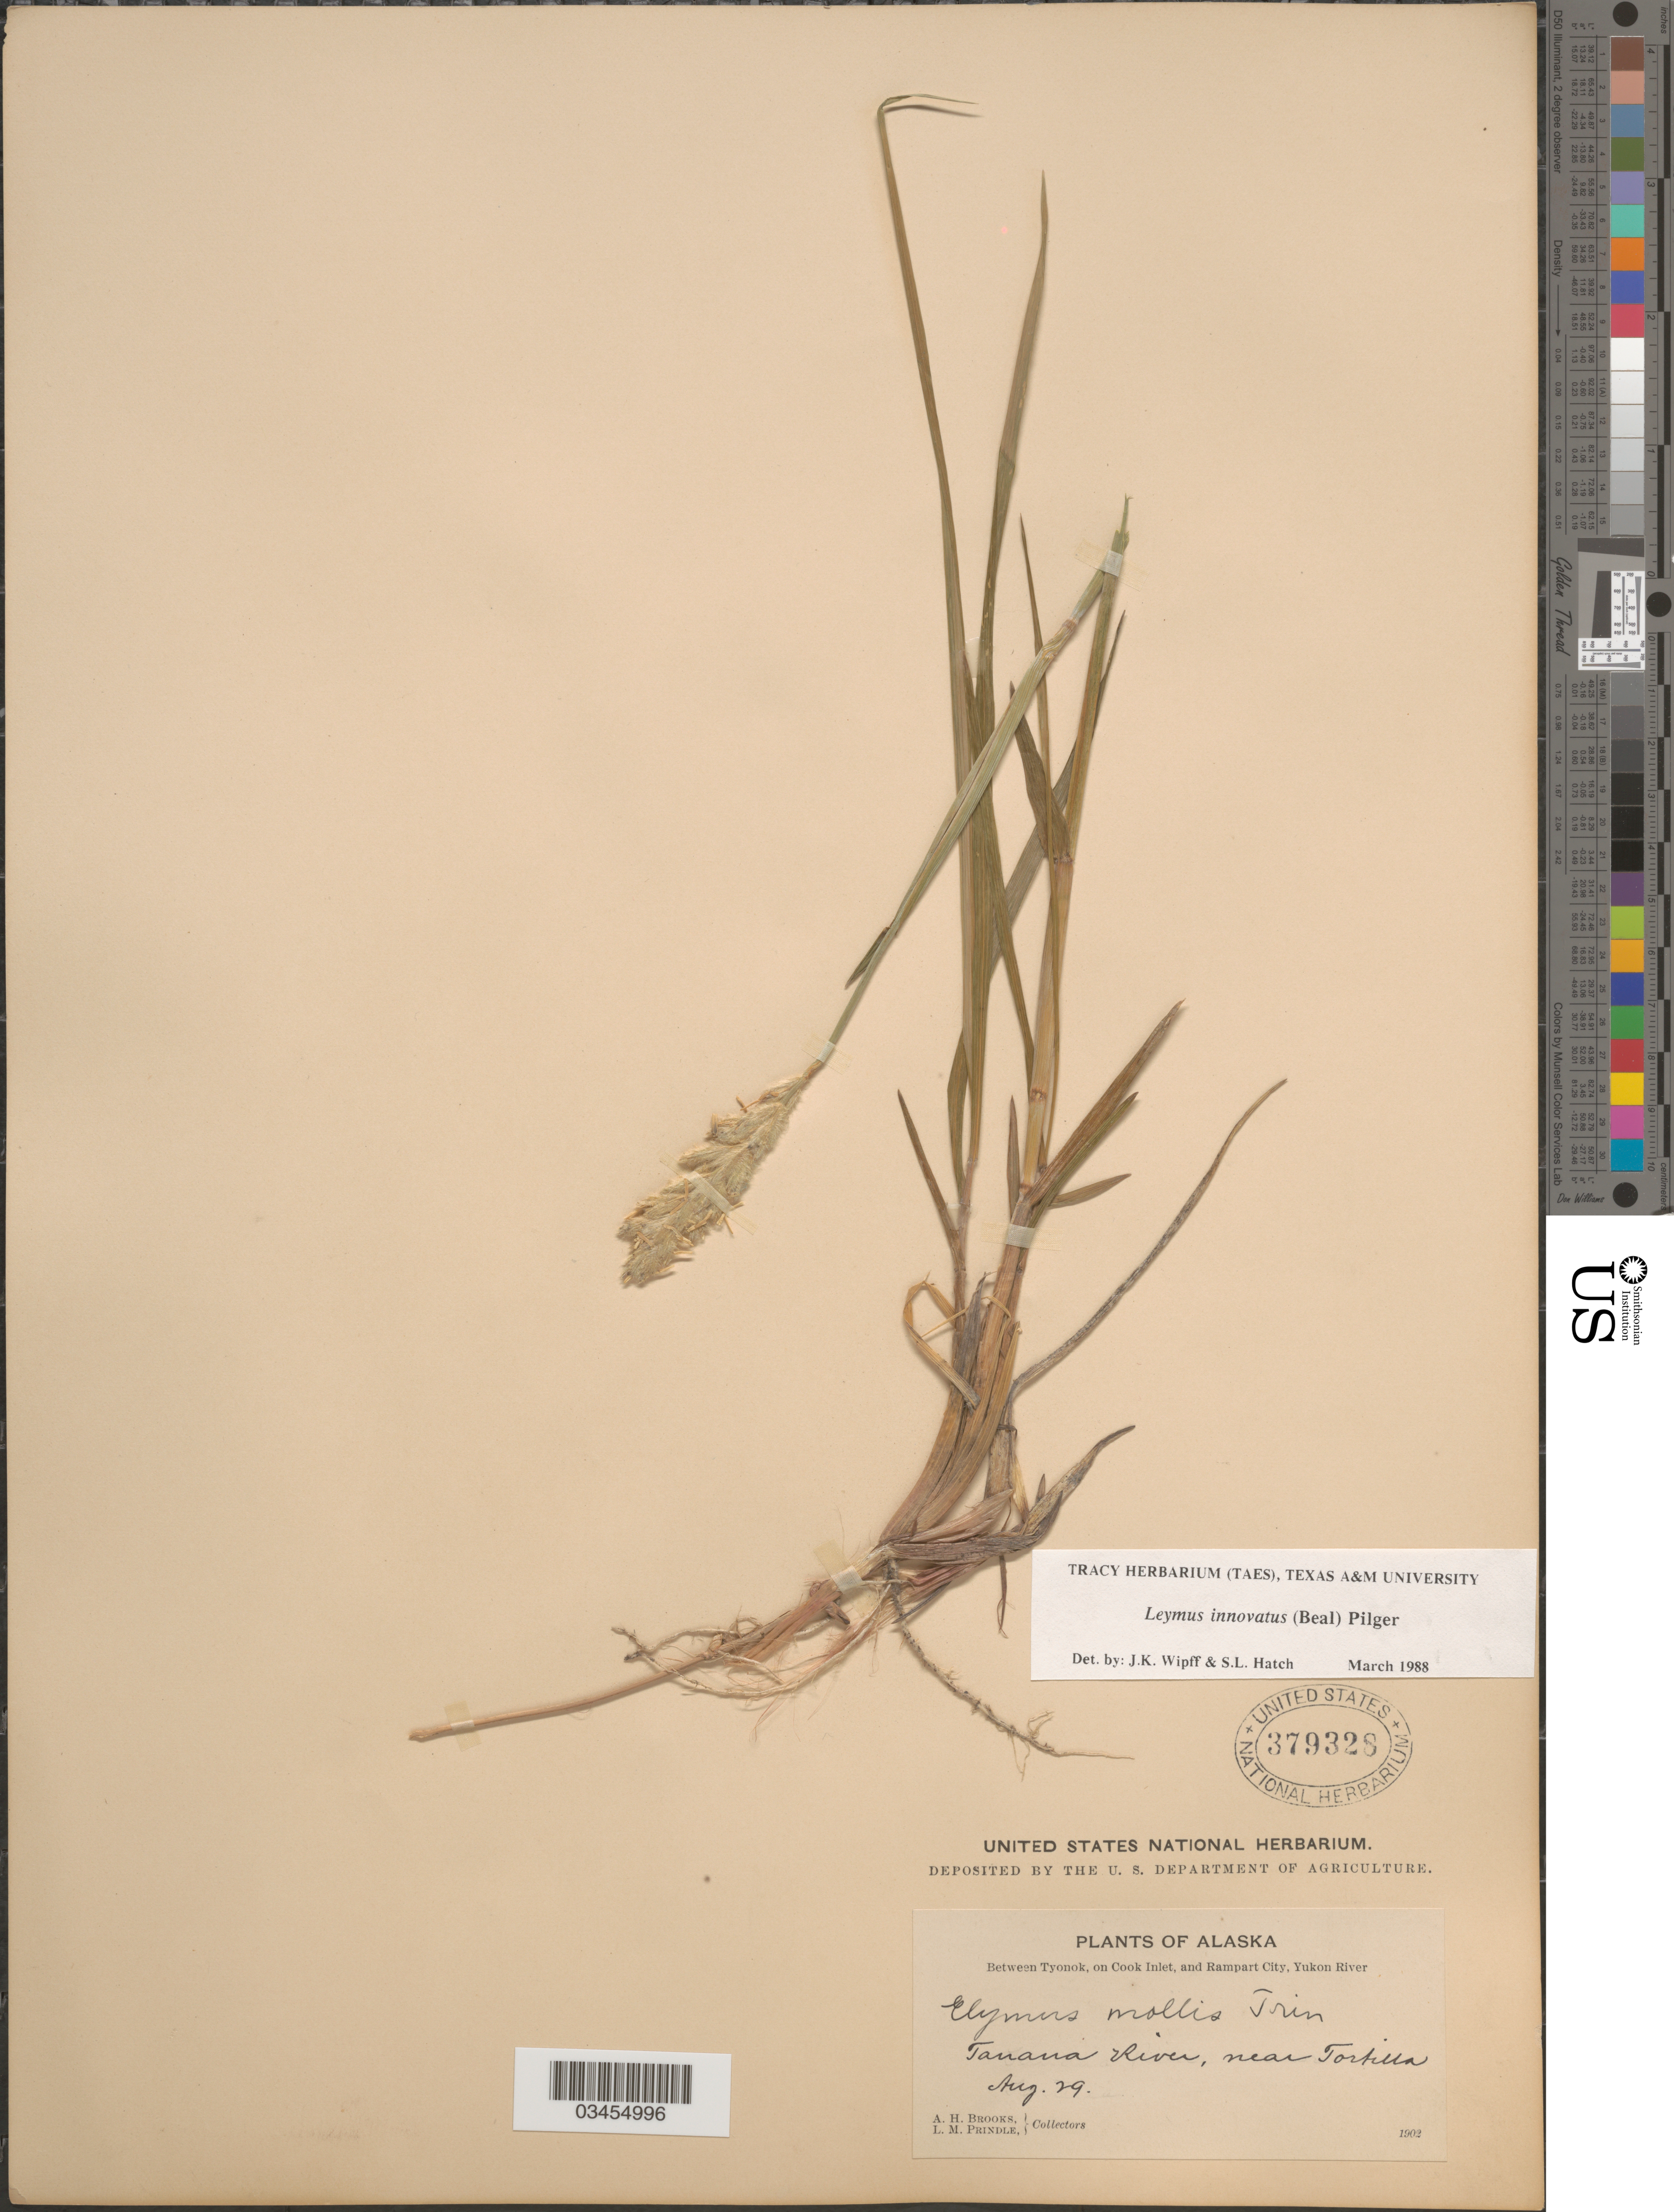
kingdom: Plantae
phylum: Tracheophyta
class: Liliopsida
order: Poales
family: Poaceae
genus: Leymus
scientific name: Leymus innovatus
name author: (W.J. Beal) Pilg.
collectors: A. Brooks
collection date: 1902-08-29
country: United States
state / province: Alaska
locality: Between Tyonok, on Cook Inlet, and Rampart City, Yukon River. Tanana River, near Tortilla.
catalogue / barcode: US 379328